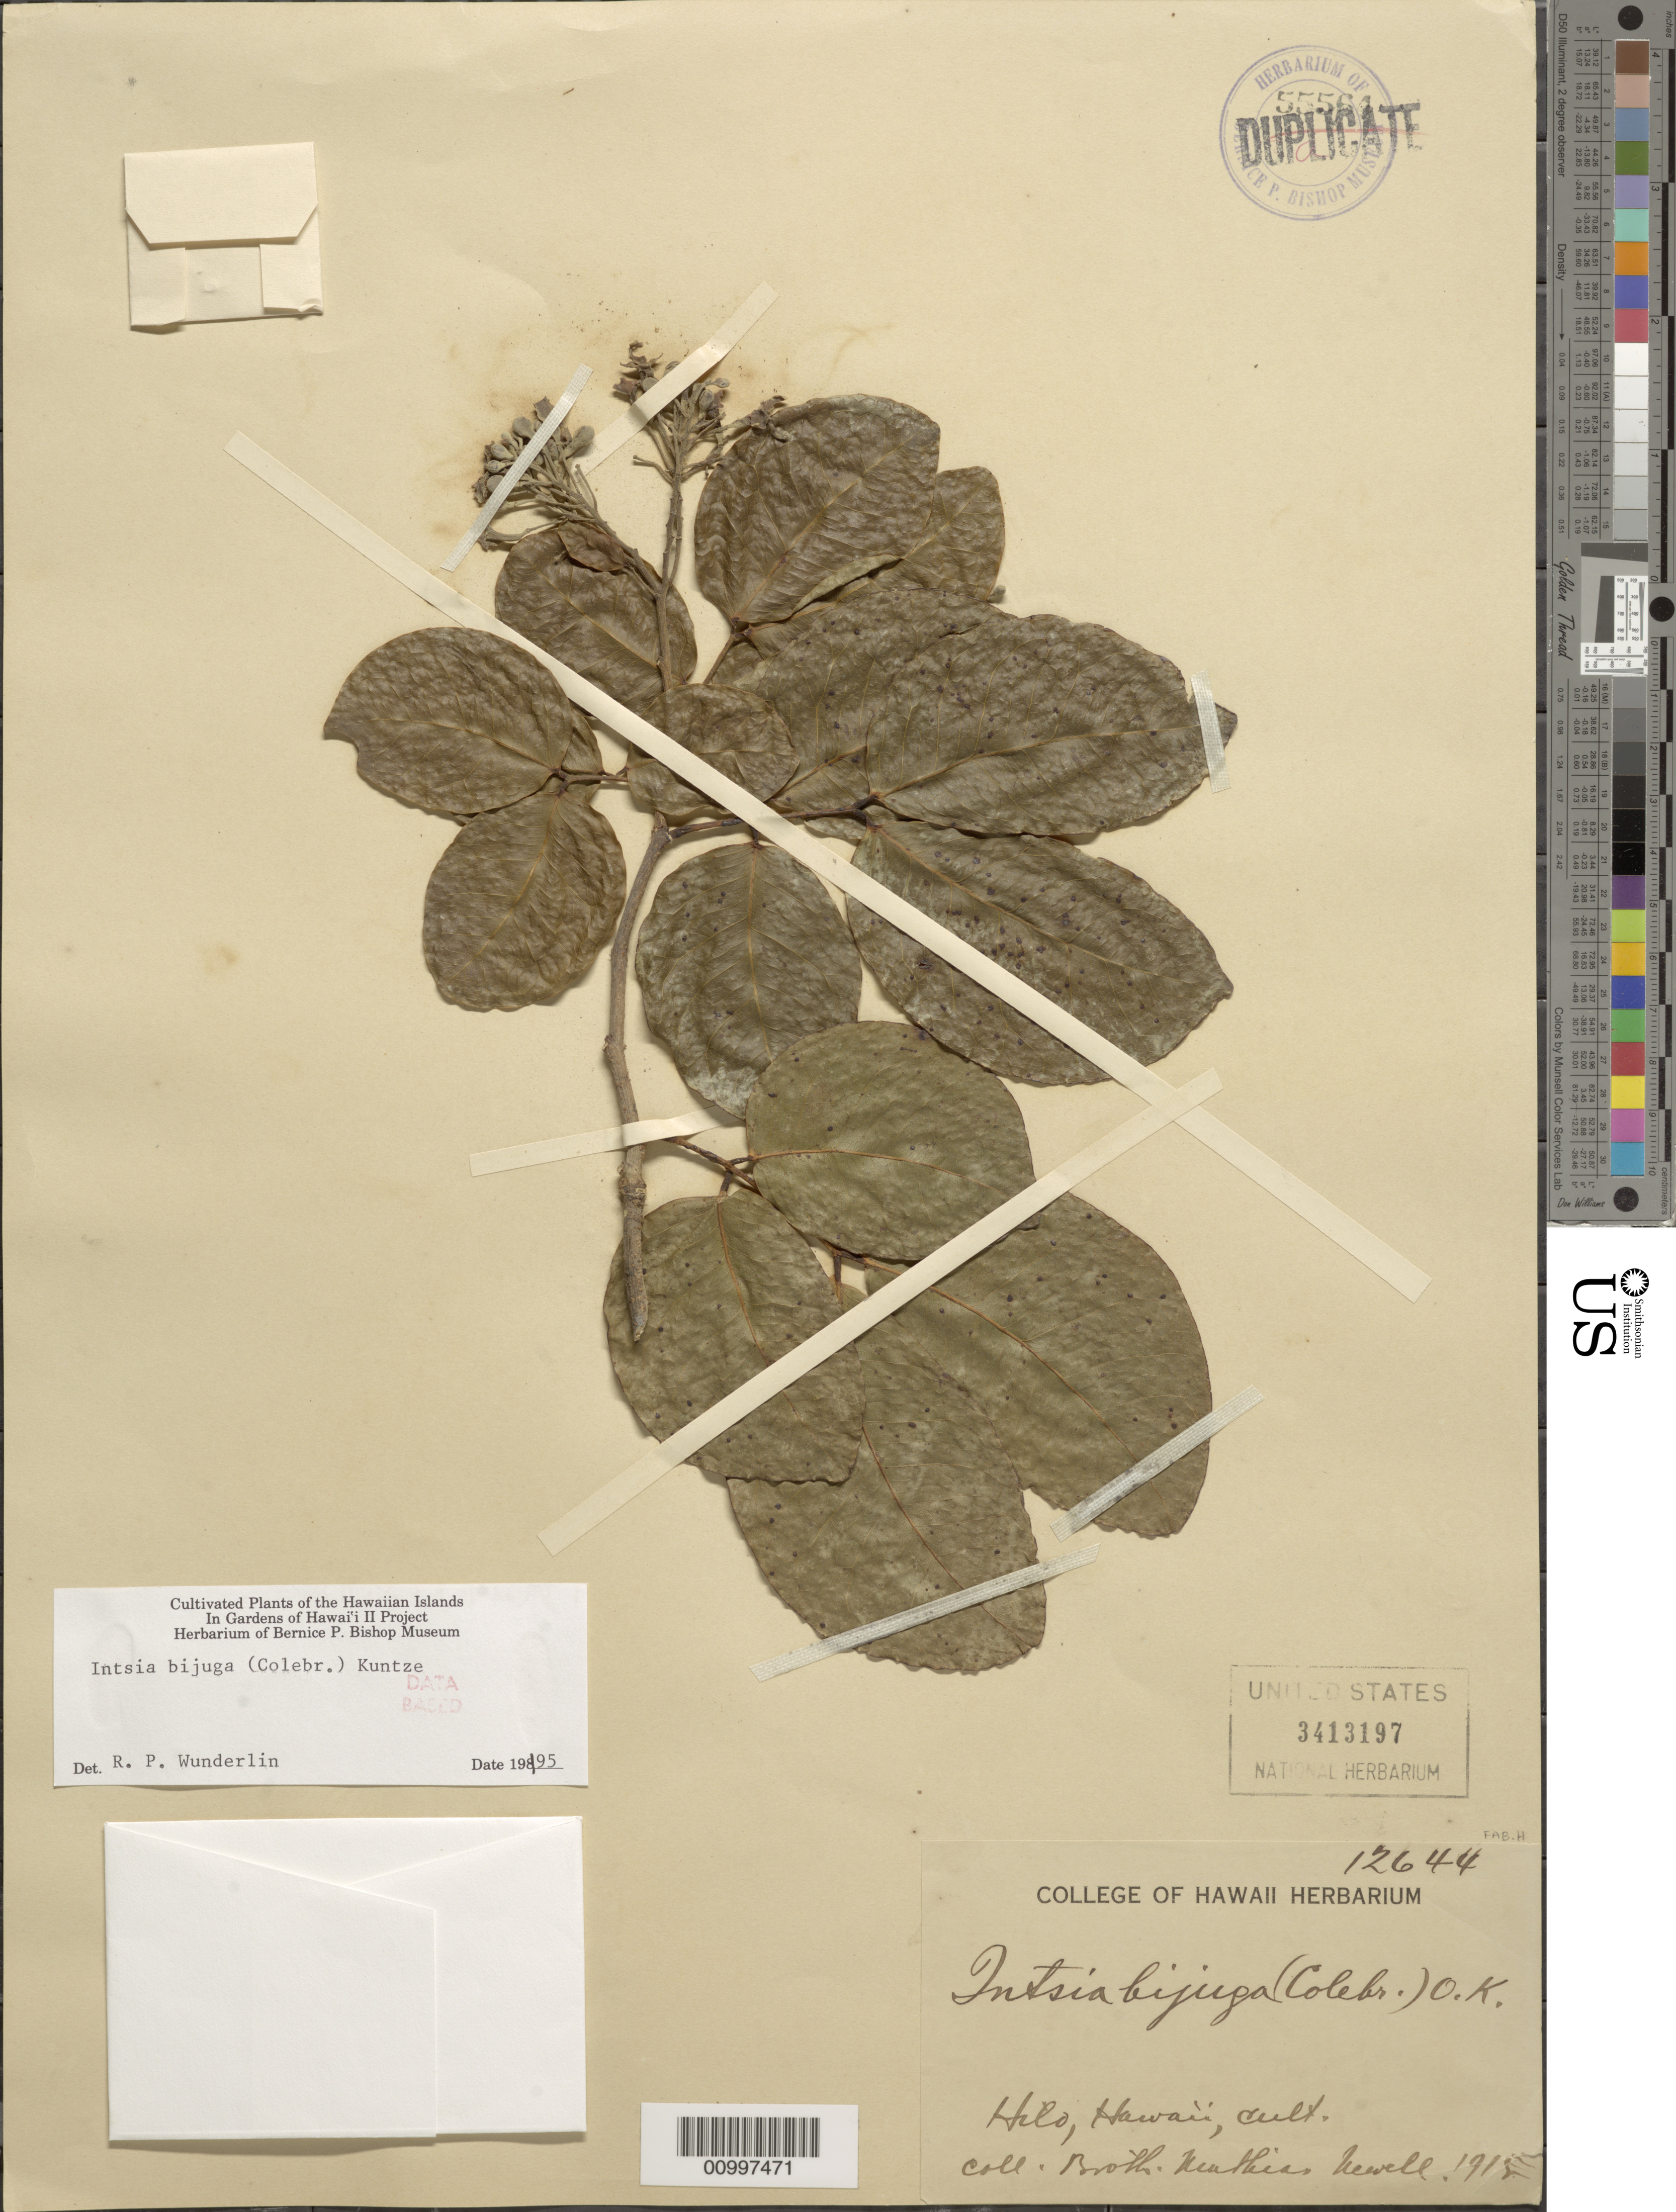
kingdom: Plantae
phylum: Tracheophyta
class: Magnoliopsida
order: Fabales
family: Fabaceae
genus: Intsia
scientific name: Intsia bijuga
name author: (Colebr.) Kuntze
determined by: Wunderlin, Richard P.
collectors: B. Newell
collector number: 12644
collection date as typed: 1918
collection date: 1918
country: United States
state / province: Hawaii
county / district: Hawaii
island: Hawaii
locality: Hilo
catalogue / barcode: US 3413197